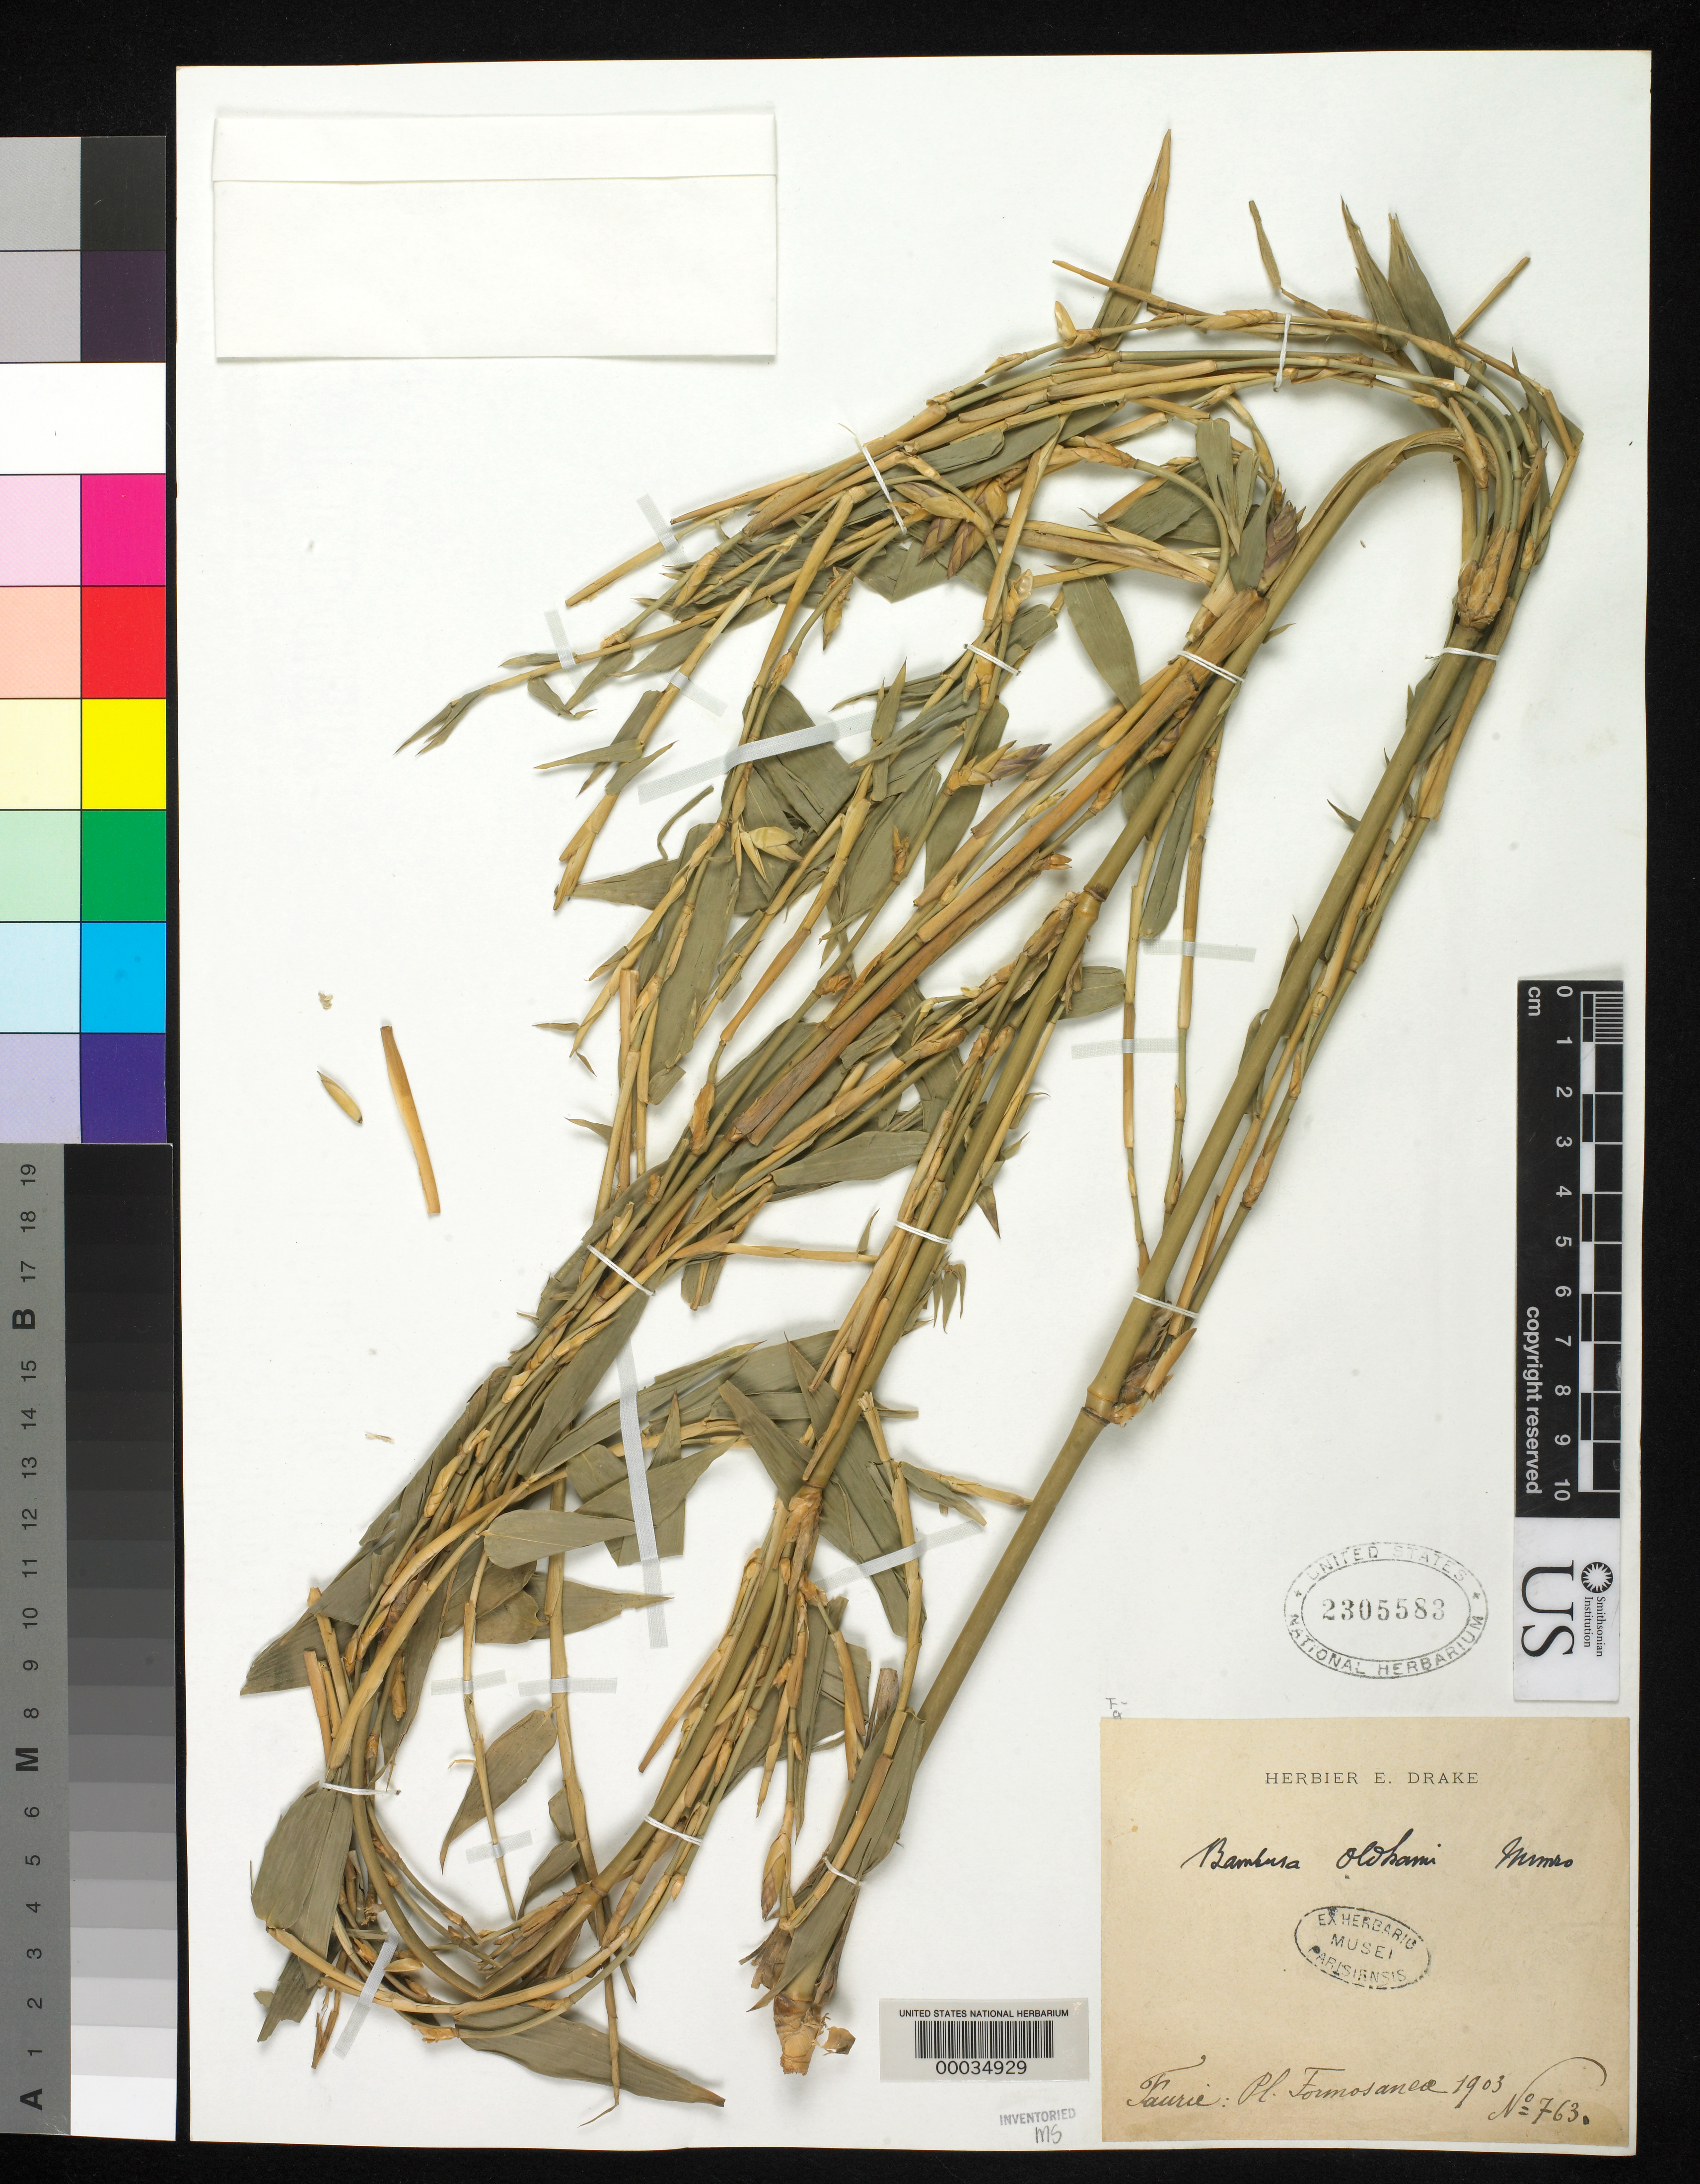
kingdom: Plantae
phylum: Tracheophyta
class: Liliopsida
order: Poales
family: Poaceae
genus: Bambusa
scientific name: Bambusa oldhamii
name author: Munro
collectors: -. Faurie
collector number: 763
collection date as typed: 1903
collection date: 1903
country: Taiwan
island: Taiwan [Formosa]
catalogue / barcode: US 2305583